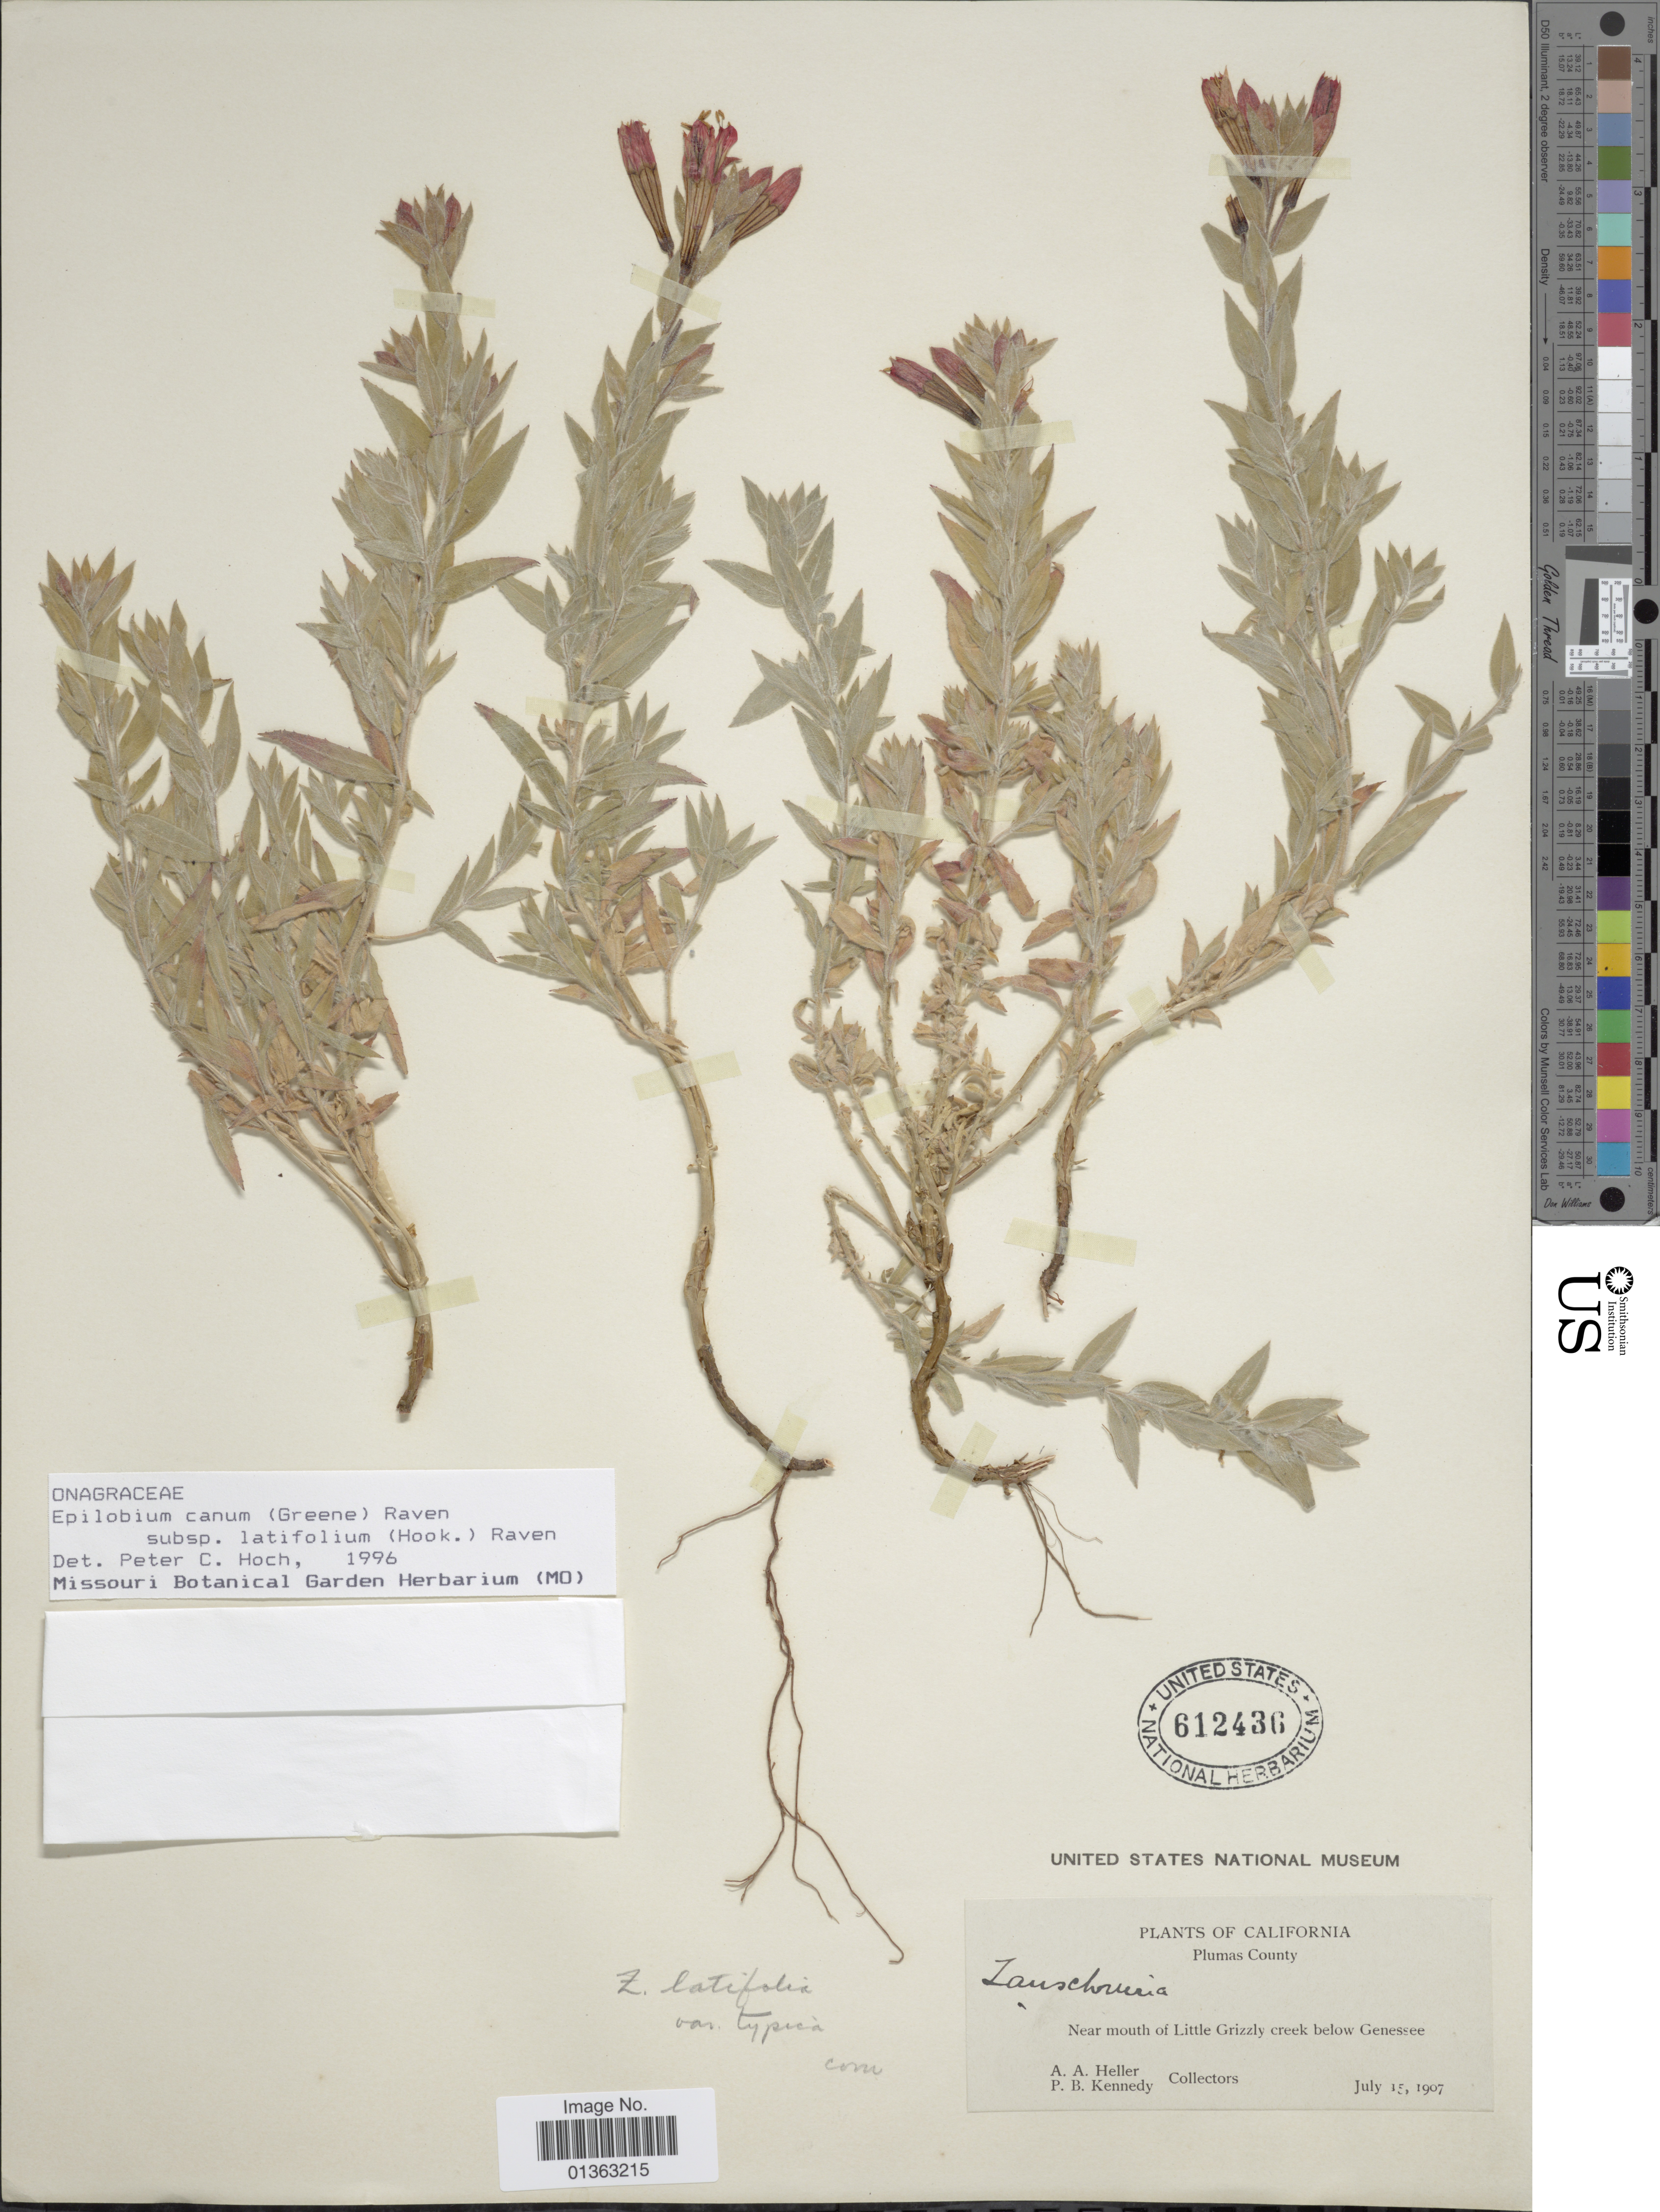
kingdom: Plantae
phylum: Tracheophyta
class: Magnoliopsida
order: Myrtales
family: Onagraceae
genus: Epilobium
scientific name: Epilobium canum subsp. latifolium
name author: (Hook.) P.H. Raven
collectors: A. A. Heller & P. B. Kennedy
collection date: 1907-07-15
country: United States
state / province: California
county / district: Plumas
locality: Plumas County. Near mouth of Little Grizzly creek below Genessee.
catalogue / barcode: US 612436